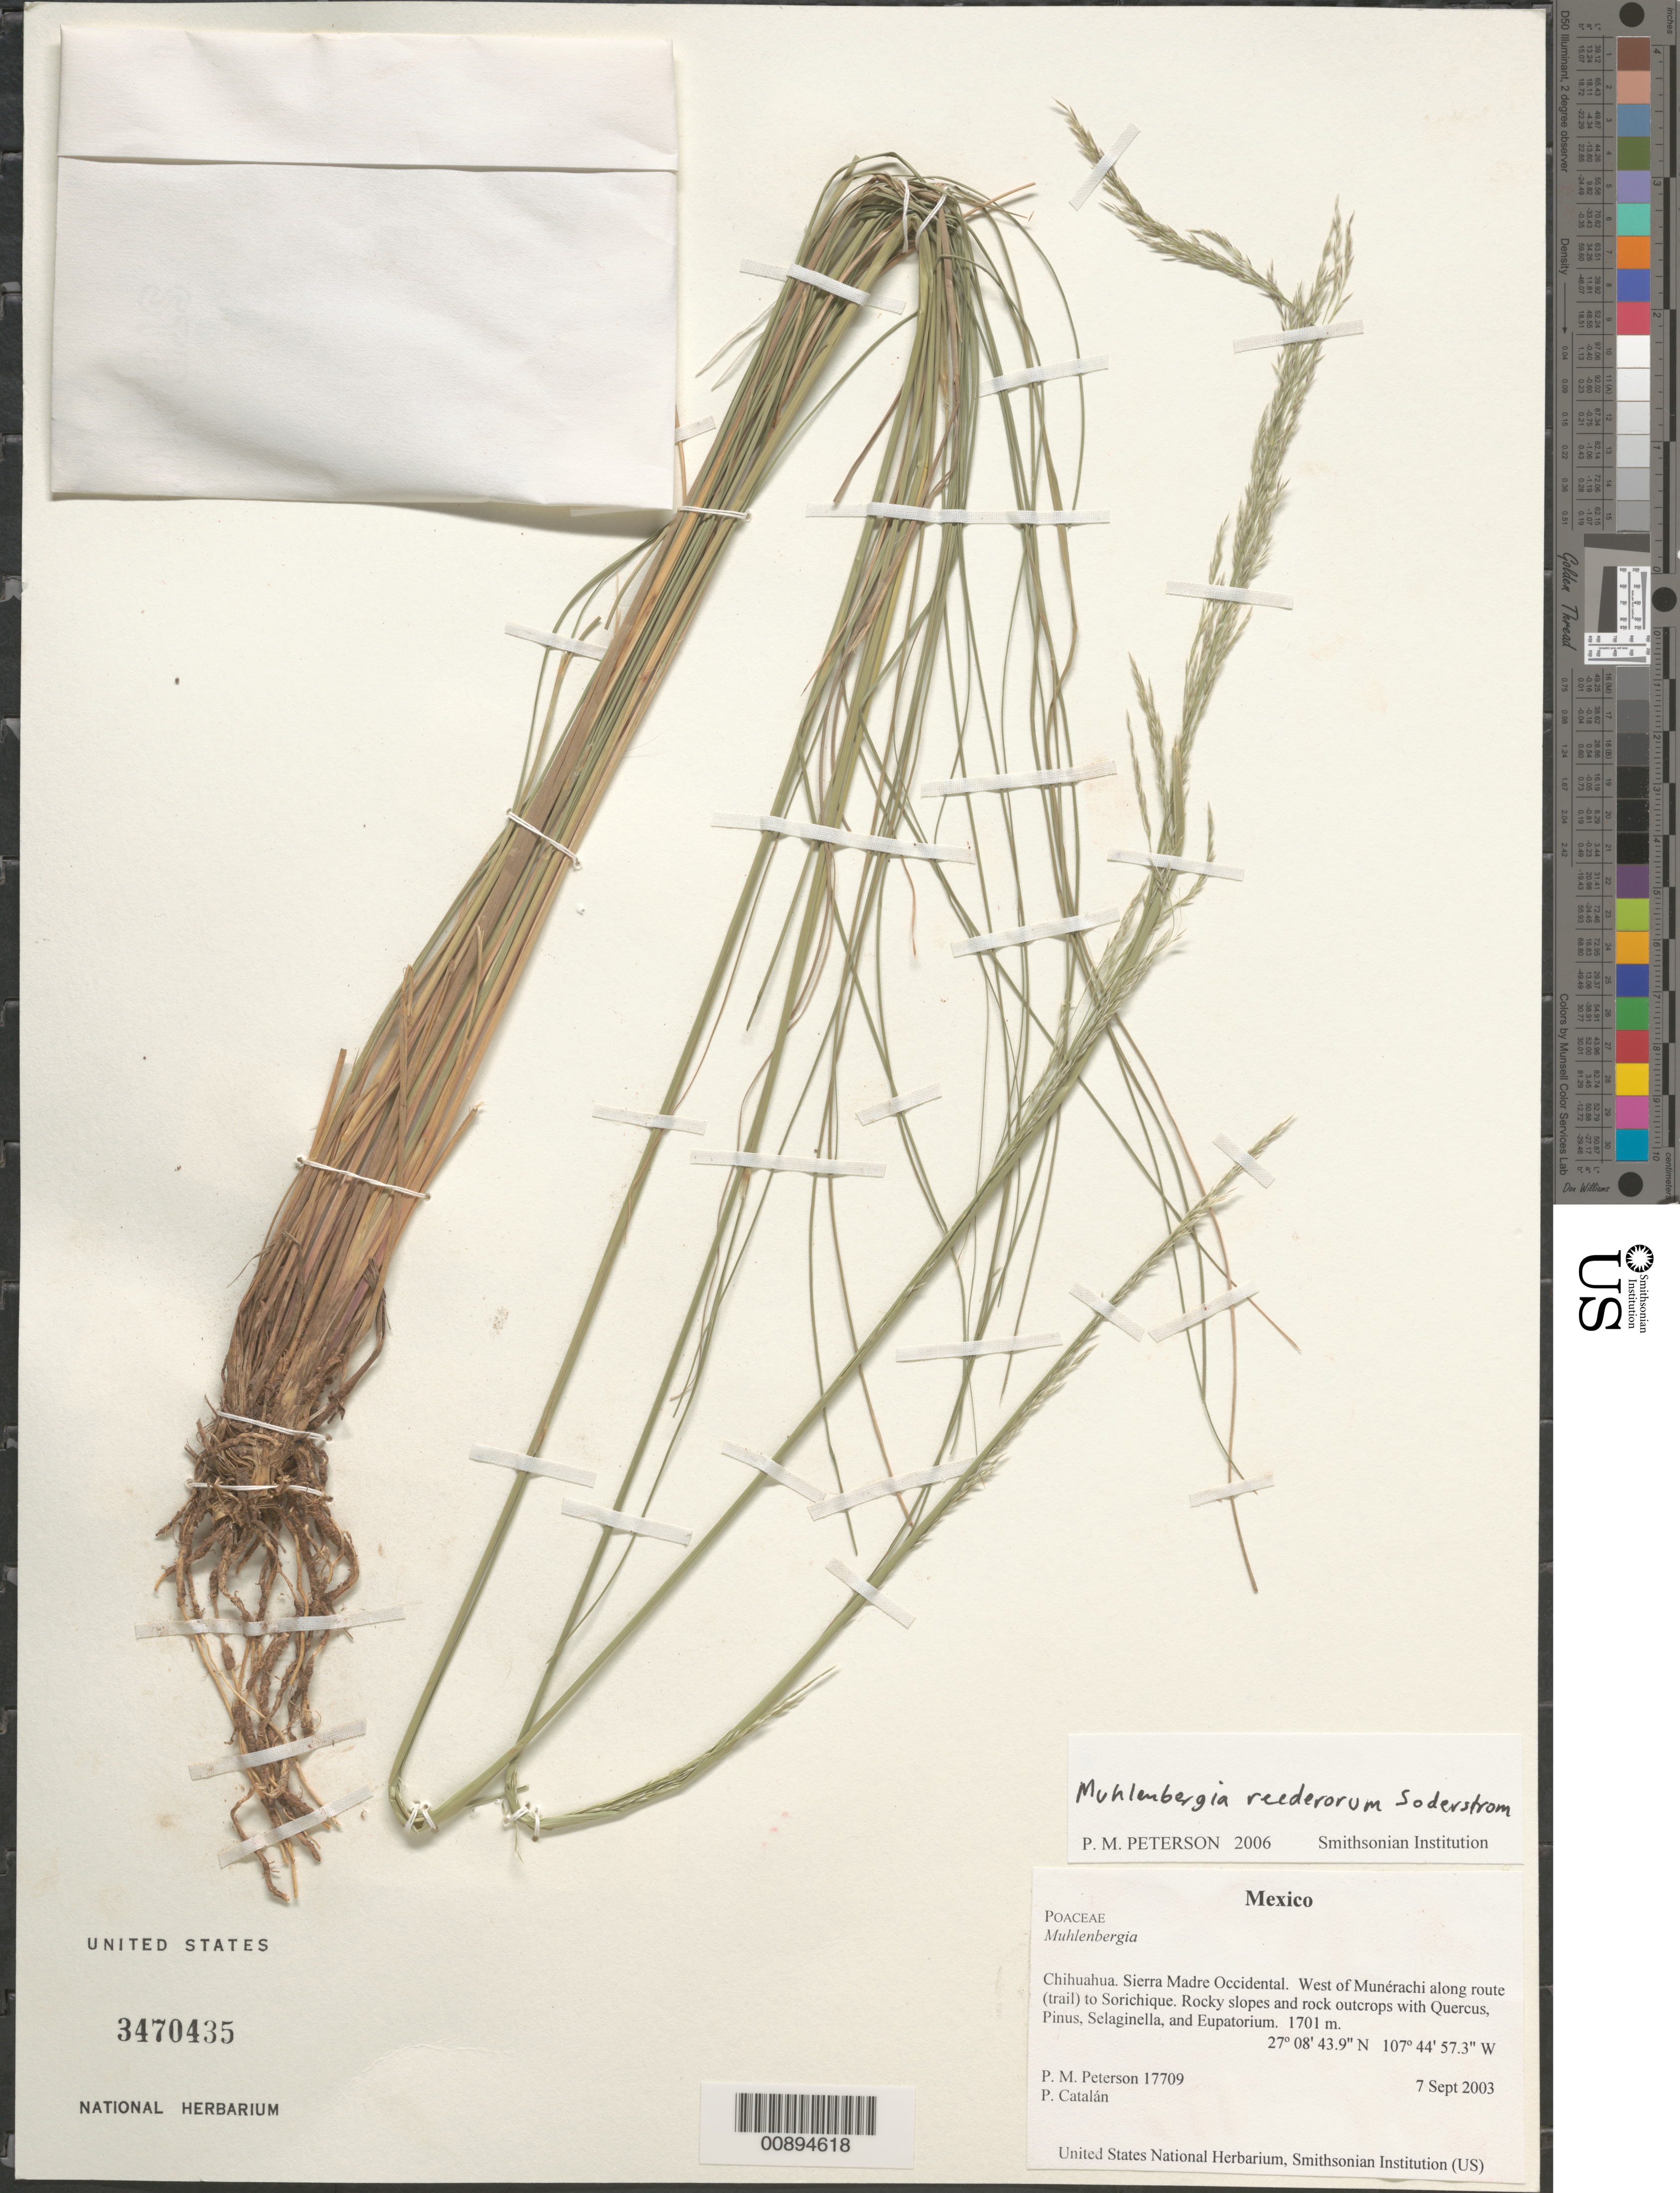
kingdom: Plantae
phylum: Tracheophyta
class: Liliopsida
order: Poales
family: Poaceae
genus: Muhlenbergia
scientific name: Muhlenbergia reederorum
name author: Soderstr.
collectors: P. M. Peterson & P. Catalán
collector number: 17709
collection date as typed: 07 Sep 2003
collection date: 2003-09-07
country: Mexico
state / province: Chihuahua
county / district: Sierra Madre Occidental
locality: West of Munérachi along route (trail) to Sorichique. Rocky slopes and rock outcrops with Quercus, Pinus, Selaginella, and Eupatorium.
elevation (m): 1701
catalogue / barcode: US 3470435